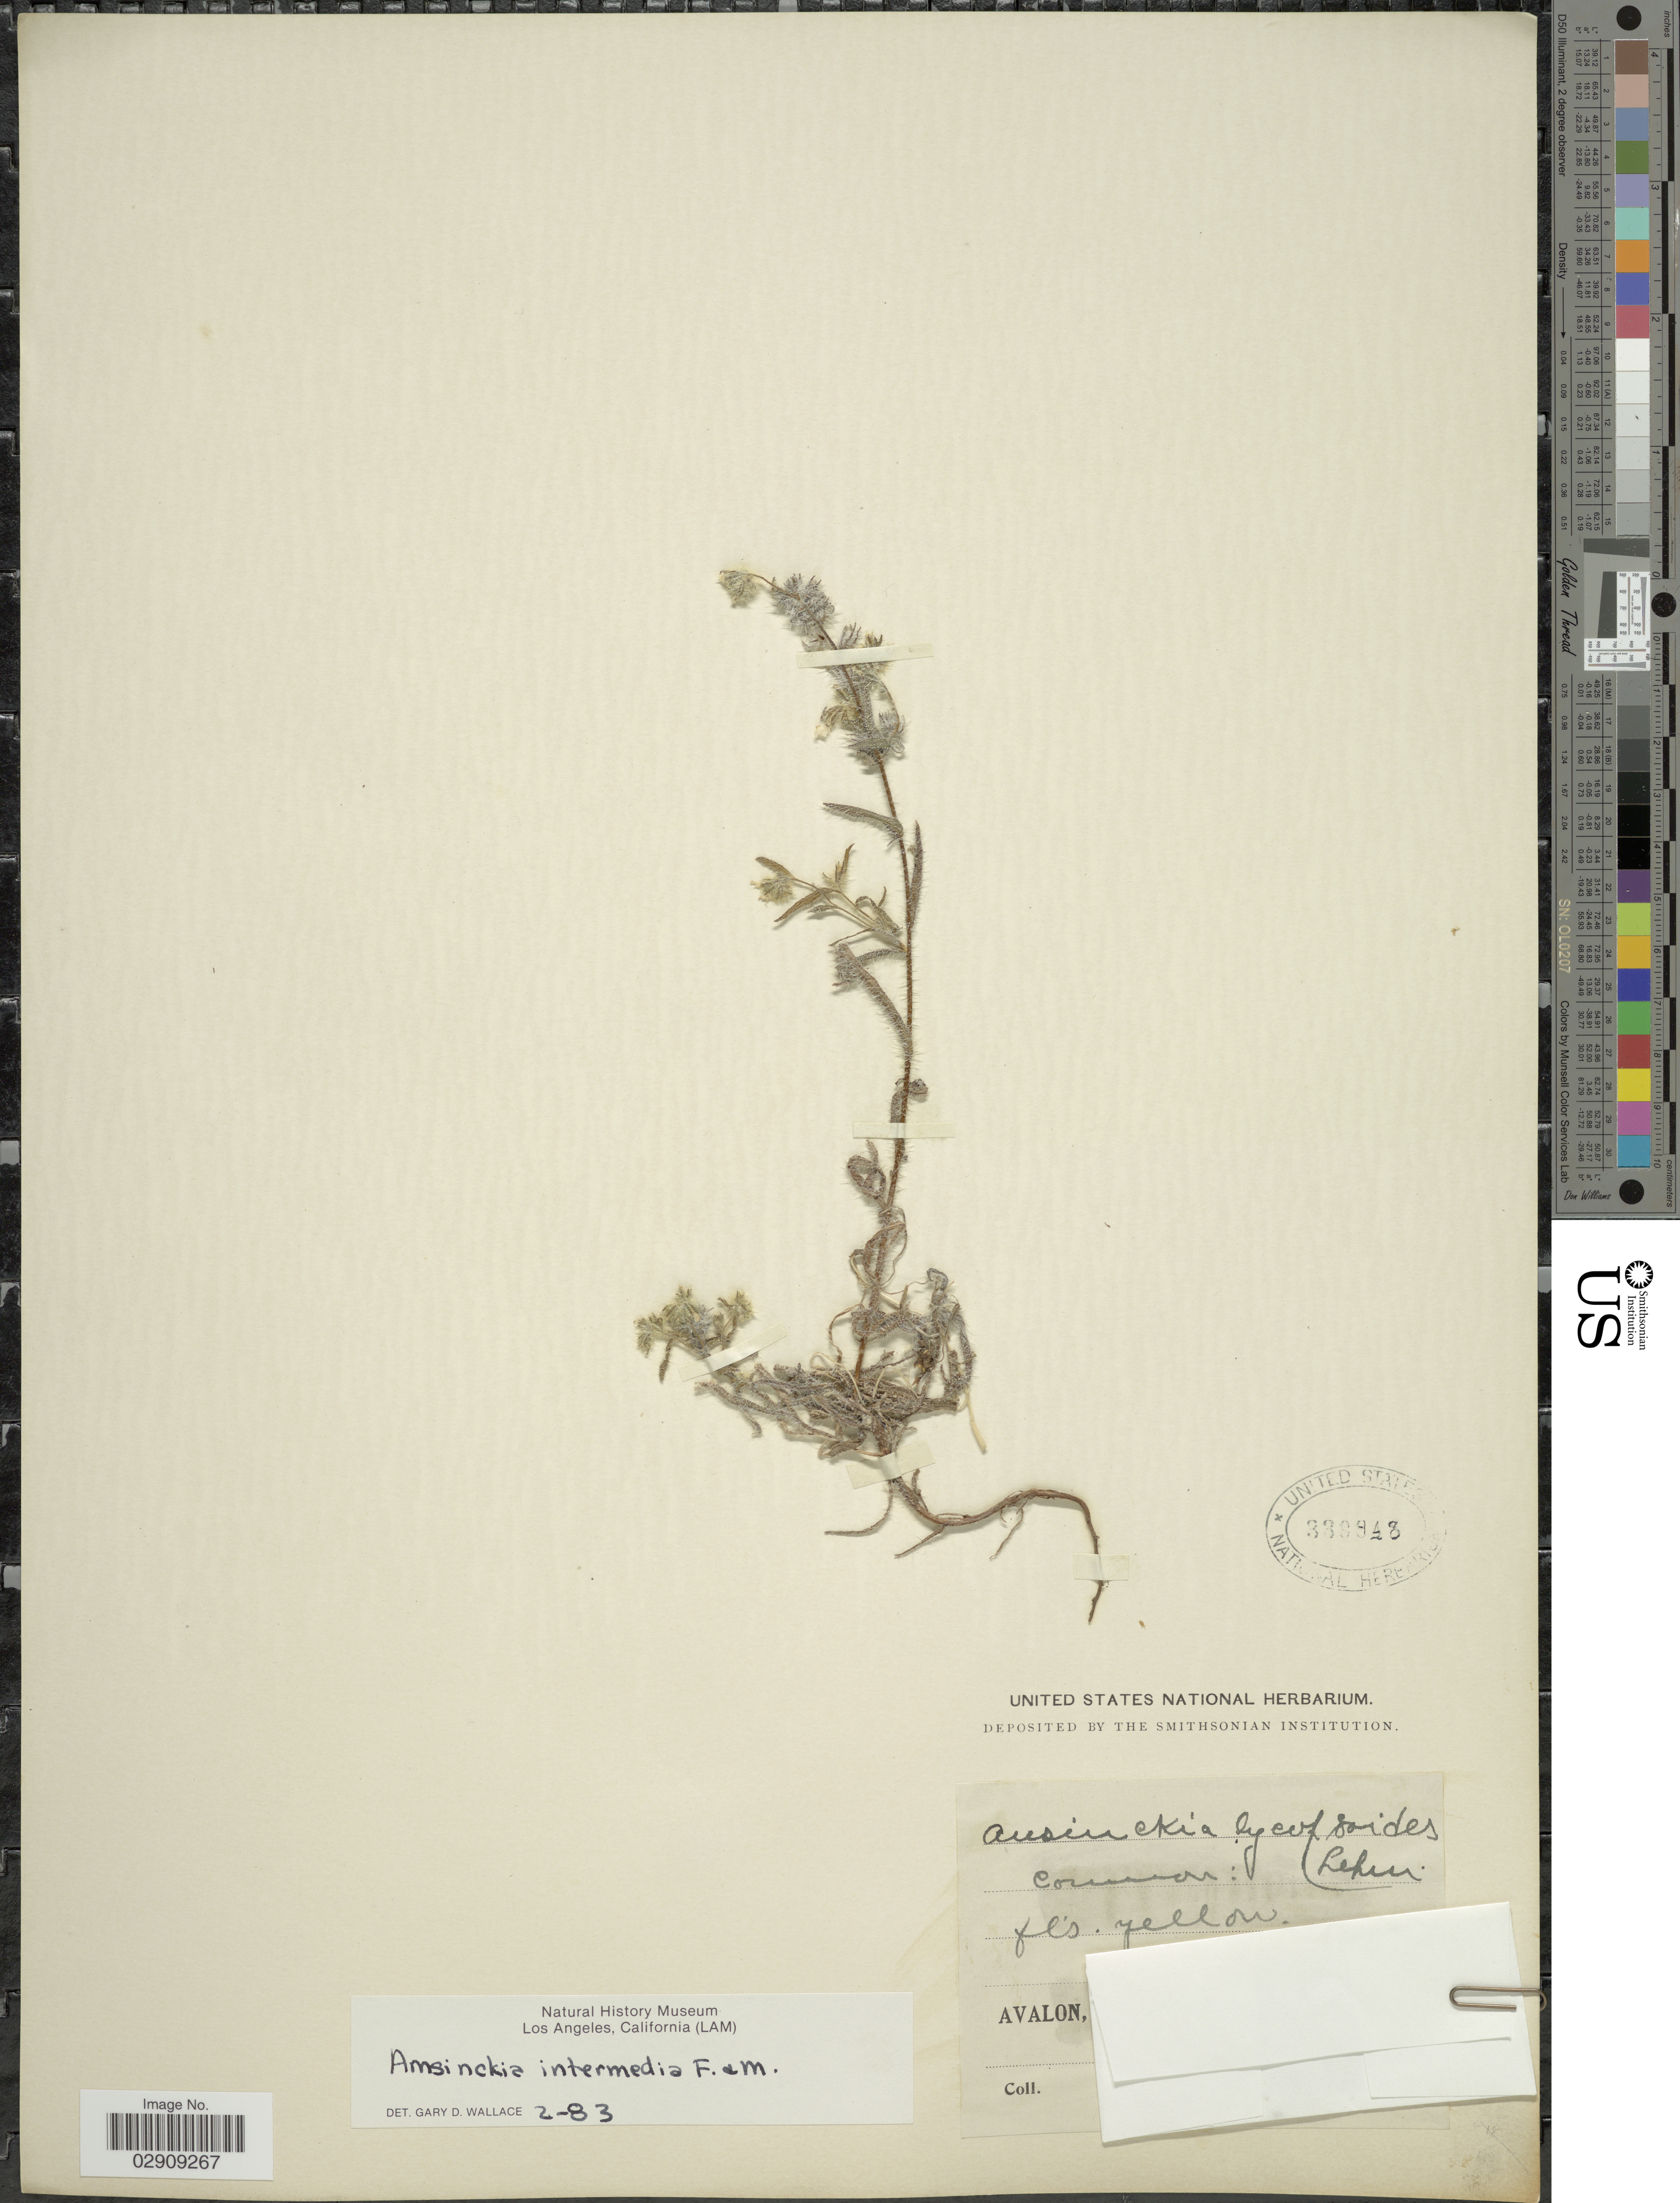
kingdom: Plantae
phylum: Tracheophyta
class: Magnoliopsida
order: Boraginales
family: Boraginaceae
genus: Amsinckia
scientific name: Amsinckia menziesii var. intermedia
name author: (Fisch. & C.A. Mey.) Ganders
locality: Avalon, [illegible text]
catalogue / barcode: US 339948